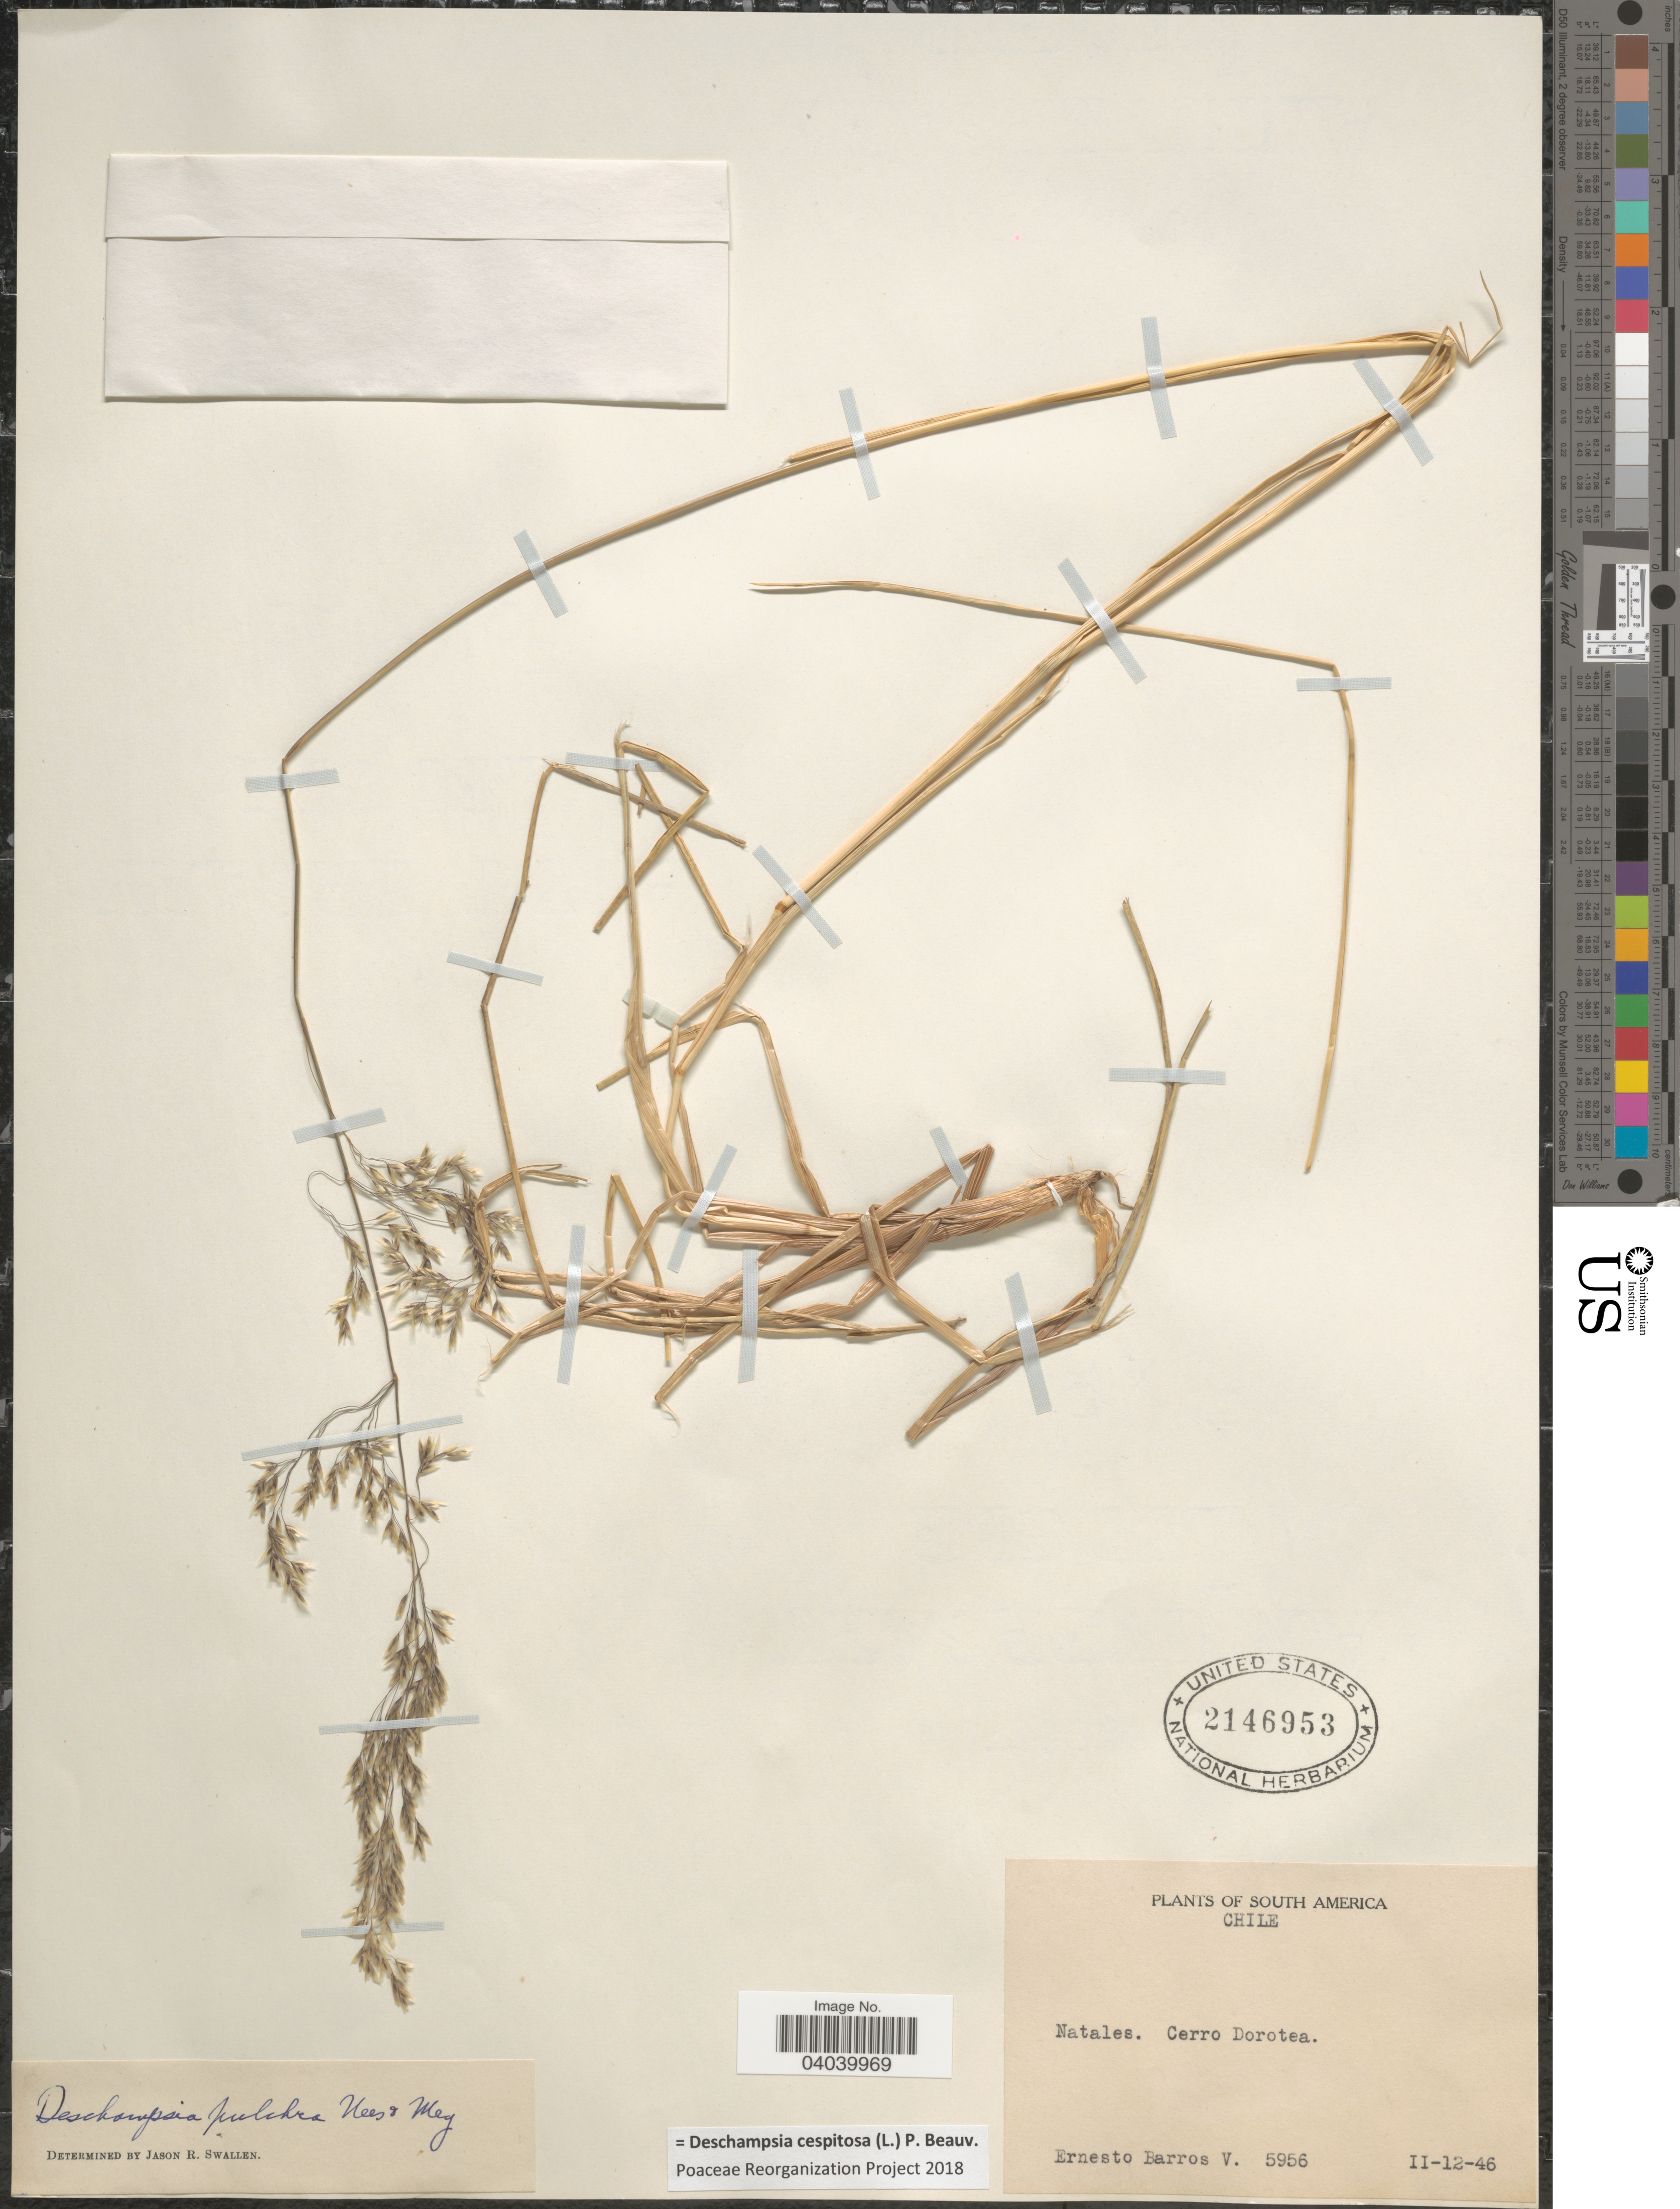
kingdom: Plantae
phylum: Tracheophyta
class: Liliopsida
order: Poales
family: Poaceae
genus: Deschampsia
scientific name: Deschampsia cespitosa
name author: (L.) P. Beauv.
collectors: E. Barros V.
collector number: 5956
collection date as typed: Transcribed d/m/y: 12/2/46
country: Chile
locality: Natales. Cerro Dorotea.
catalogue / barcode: US 2146953